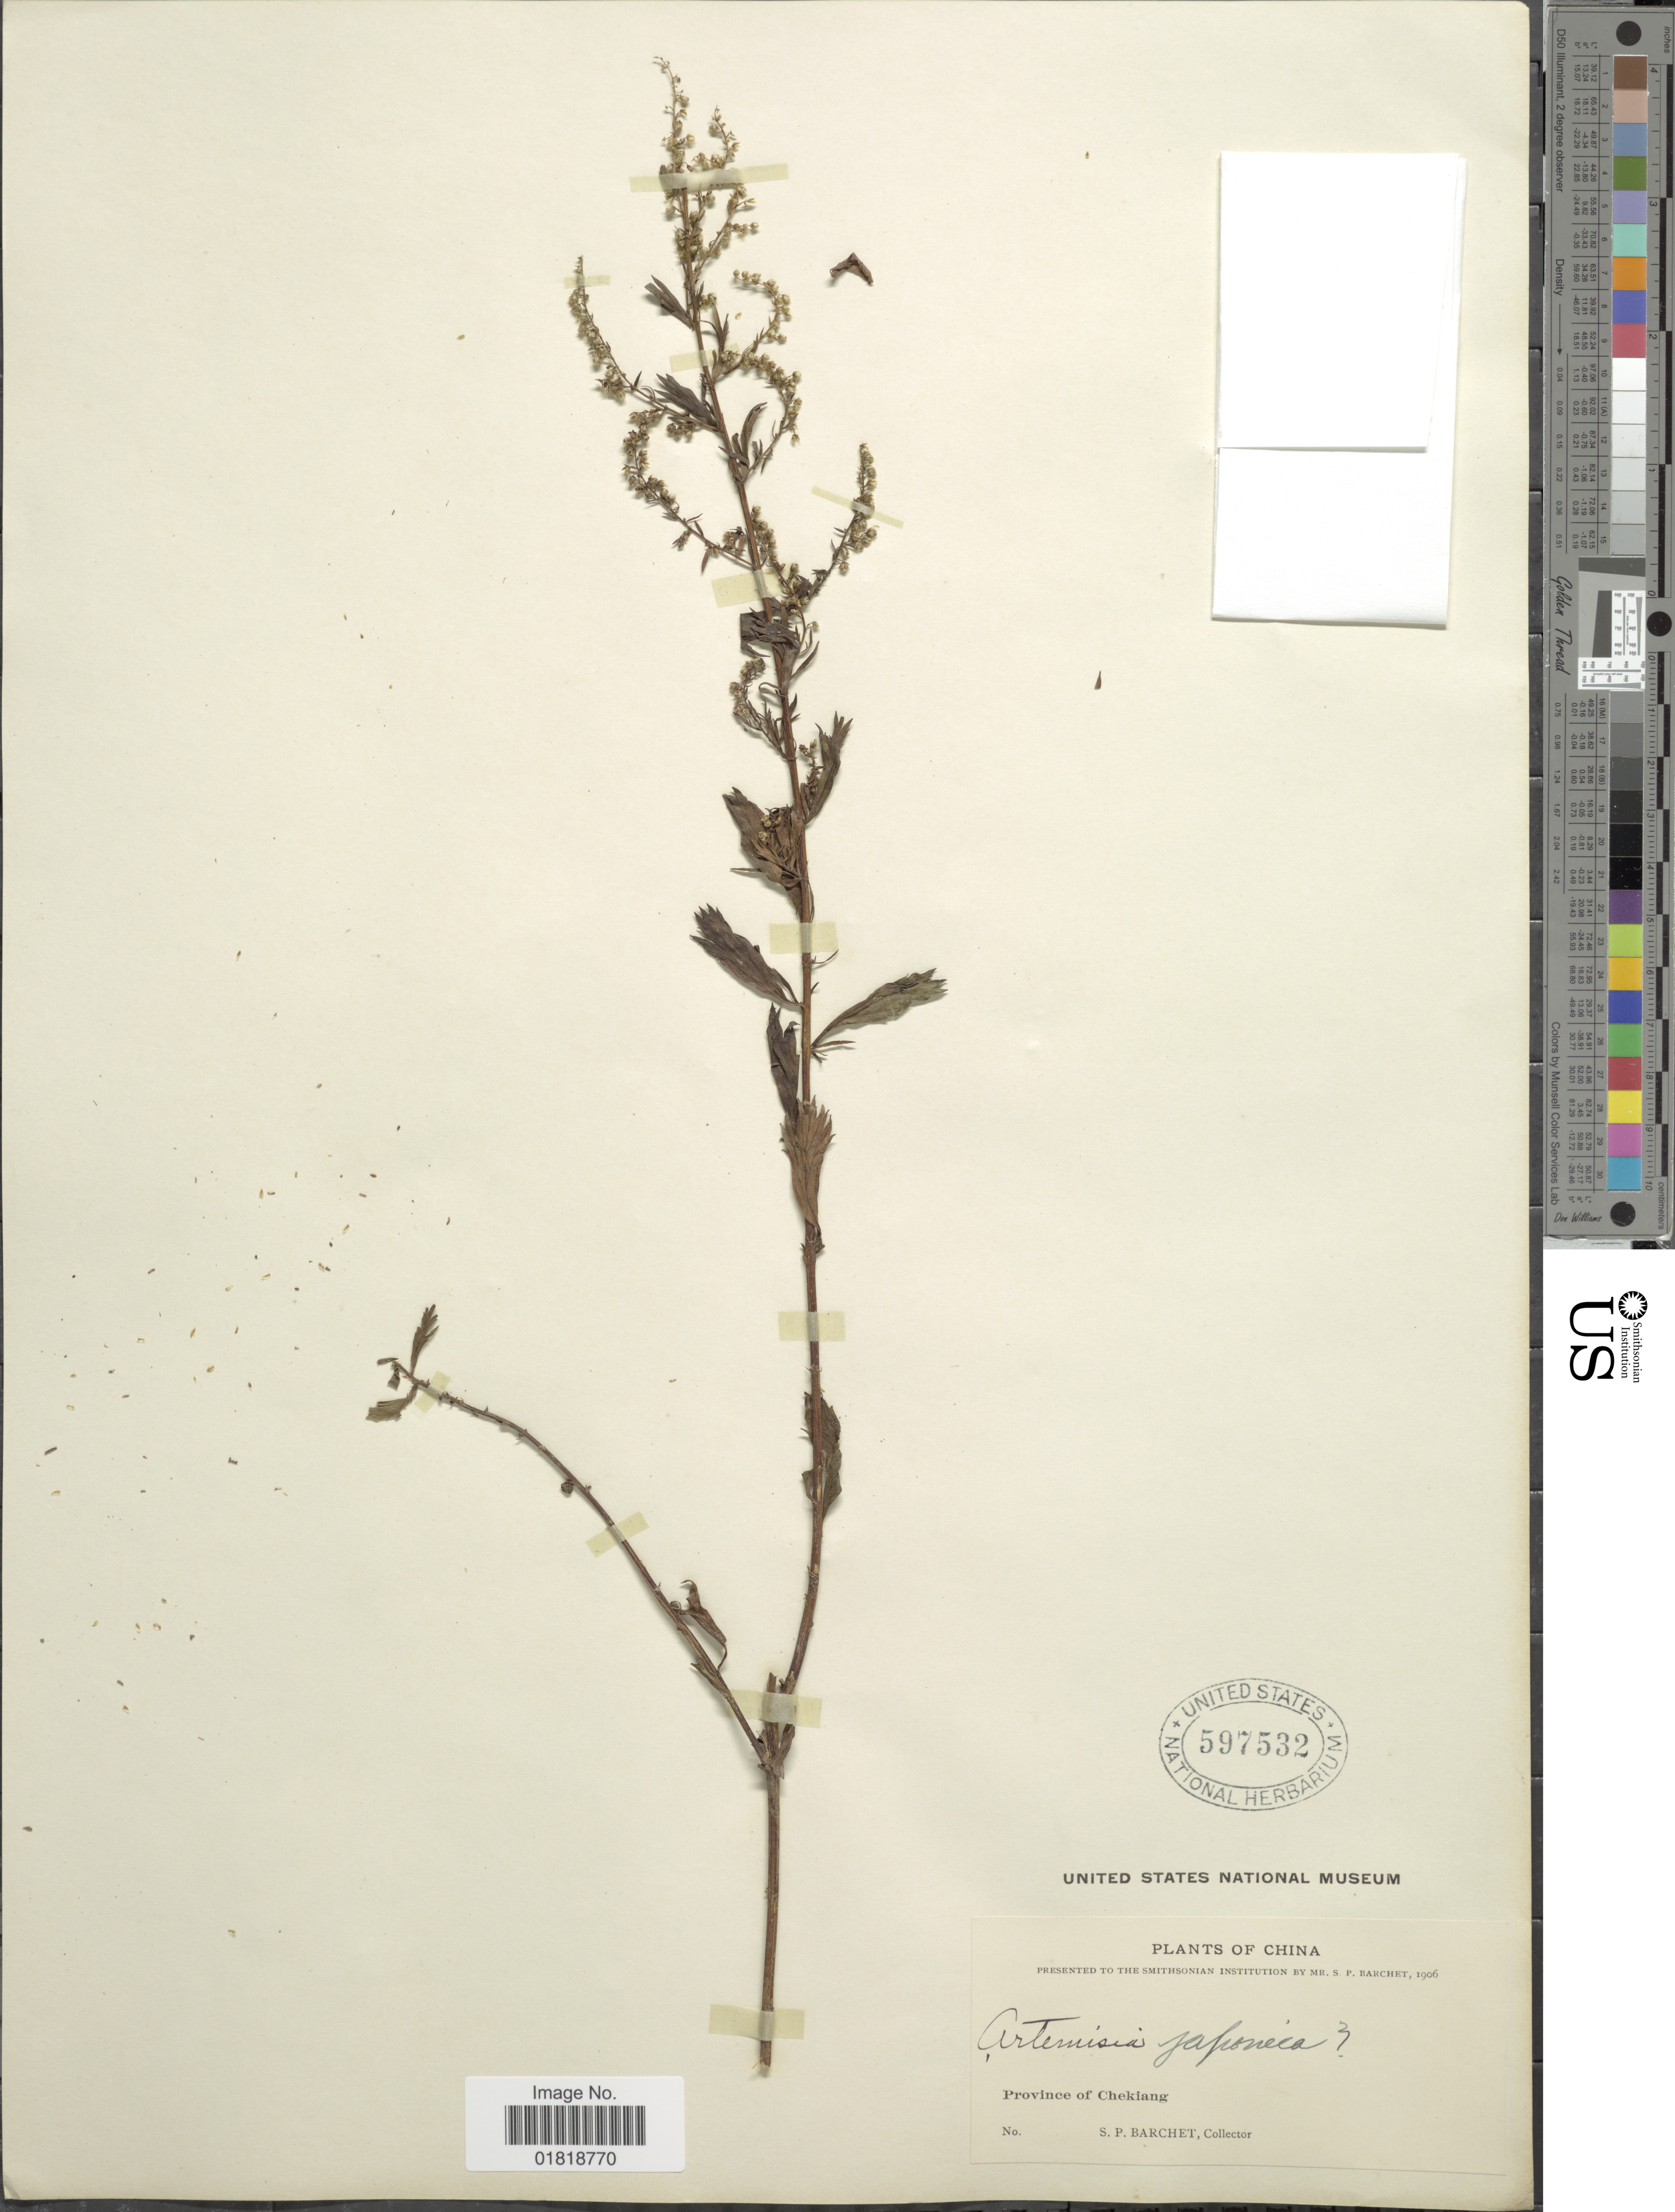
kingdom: Plantae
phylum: Tracheophyta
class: Magnoliopsida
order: Asterales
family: Asteraceae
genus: Artemisia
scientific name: Artemisia japonica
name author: Thunb.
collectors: S. P. Barchet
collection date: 1906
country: China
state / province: Zhejiang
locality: Province of Chekiang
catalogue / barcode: US 597532